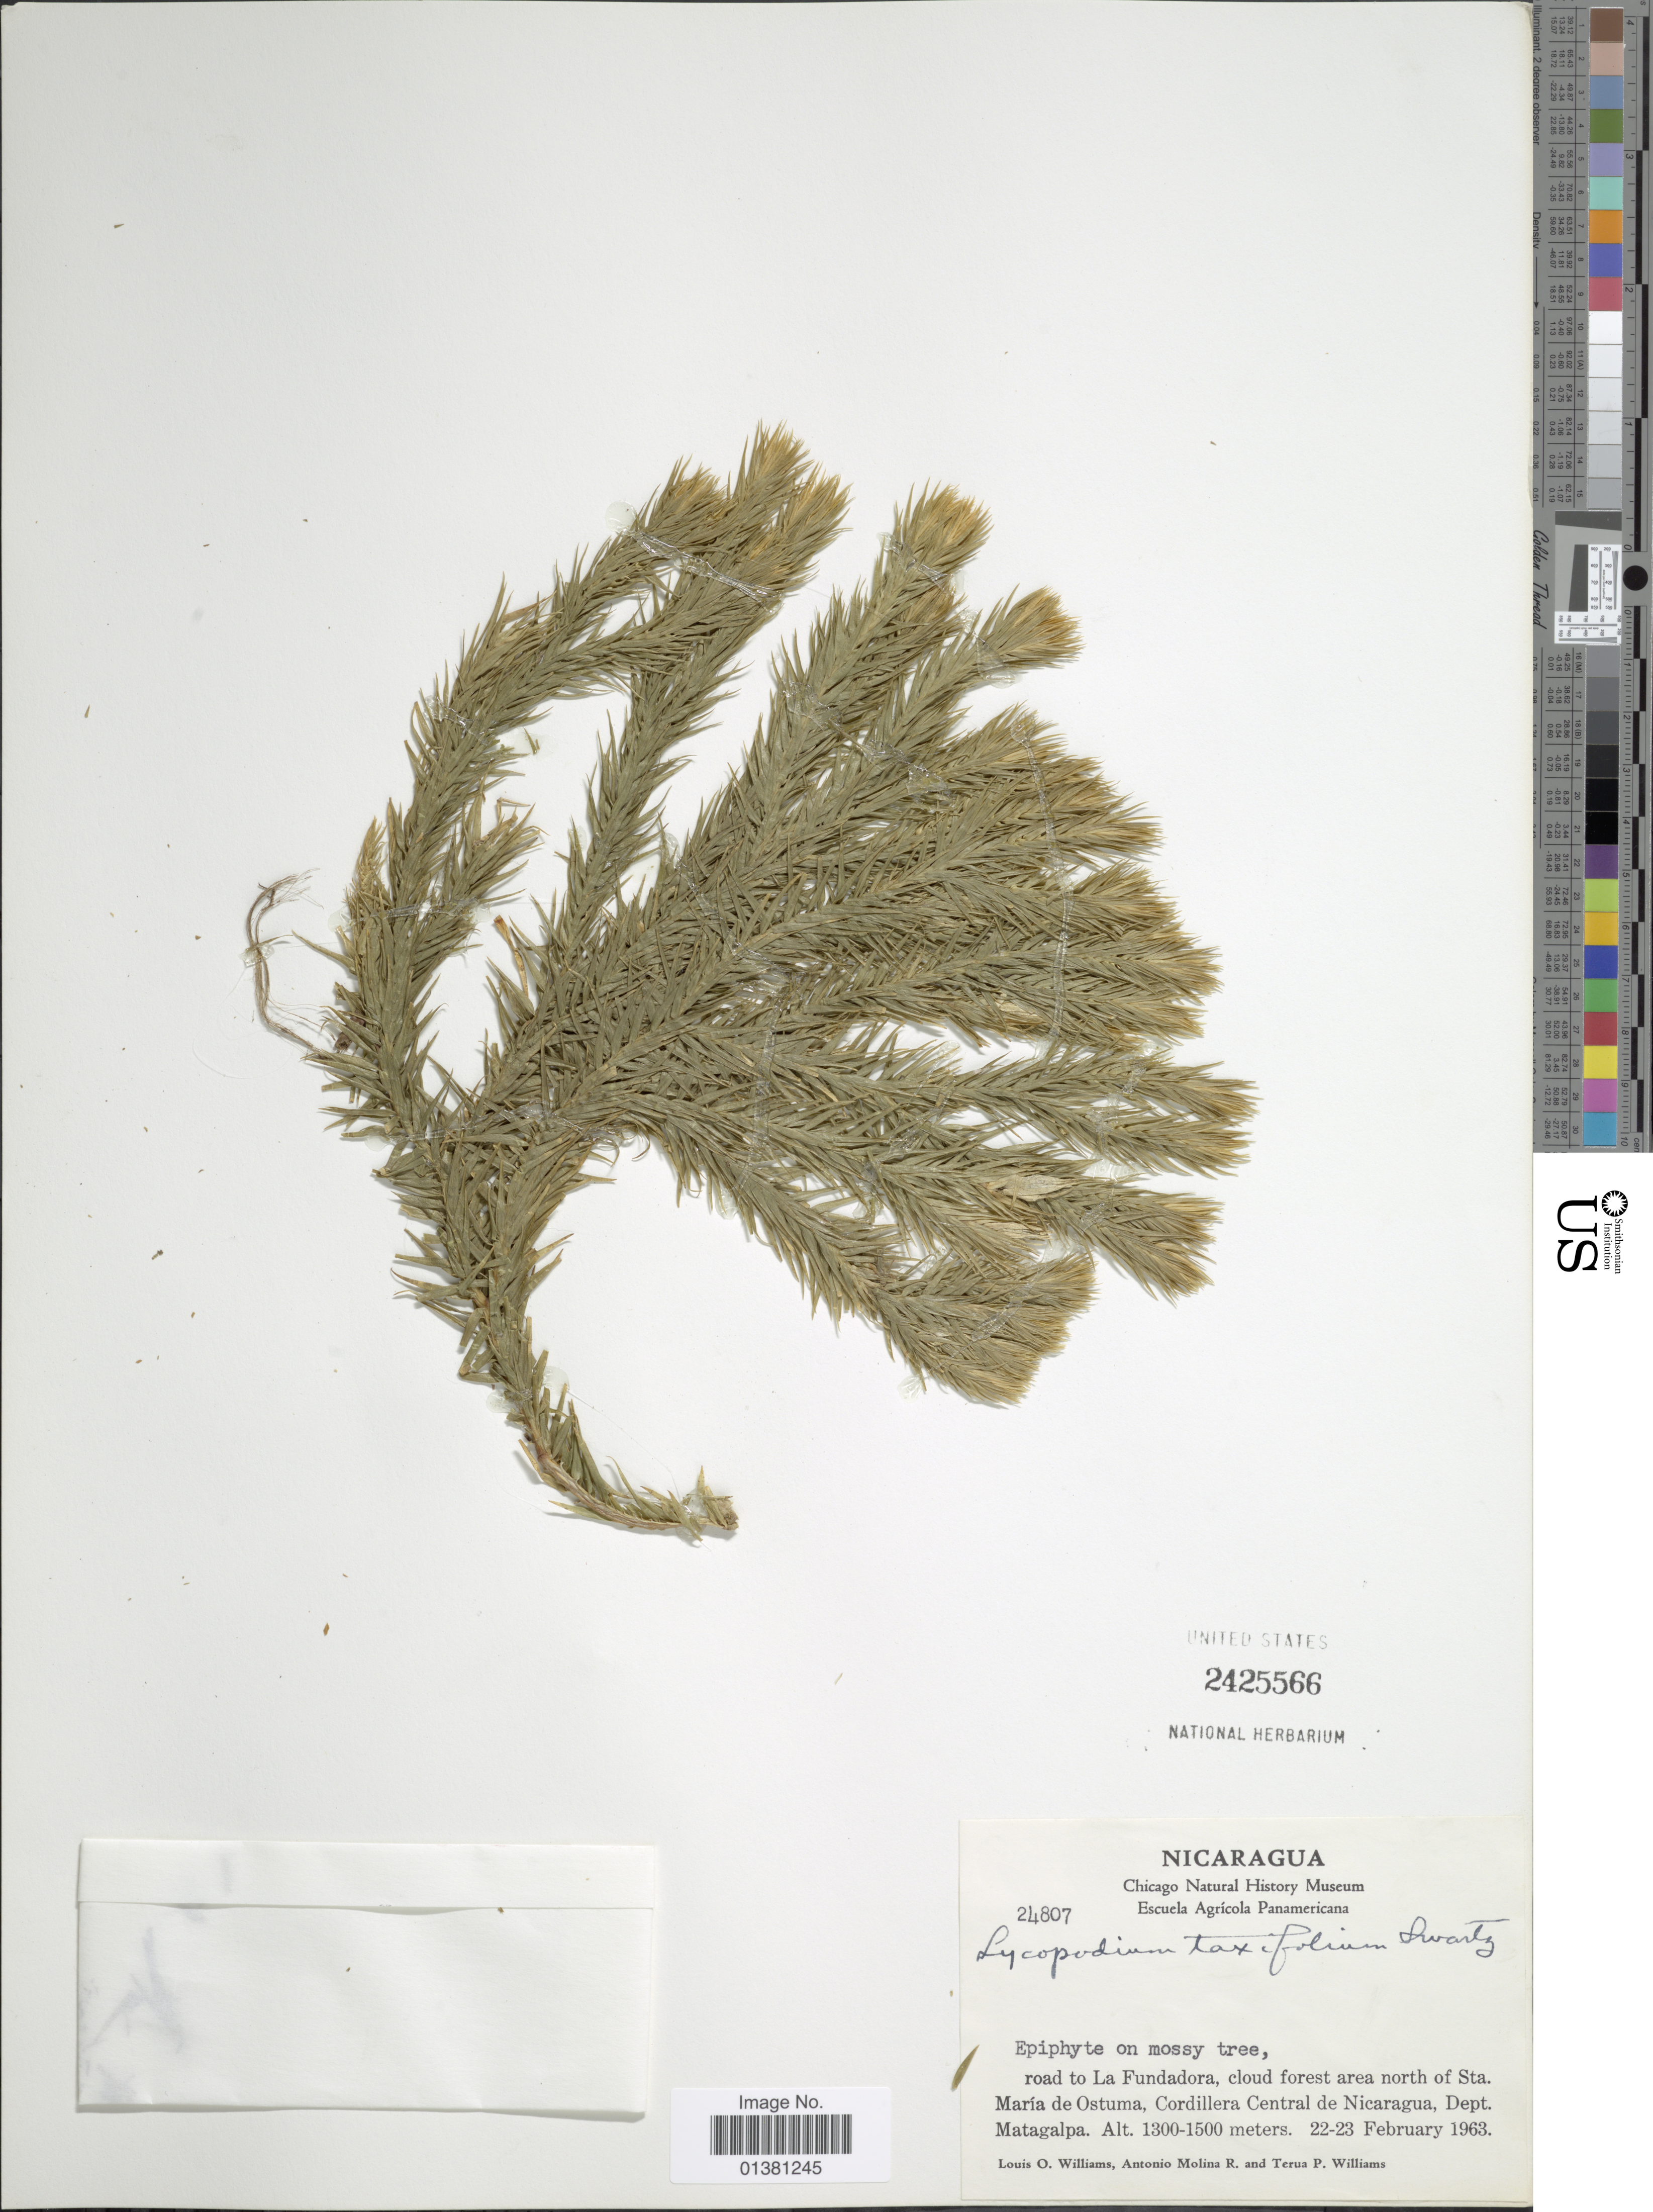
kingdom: Plantae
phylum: Tracheophyta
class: Lycopodiopsida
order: Lycopodiales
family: Lycopodiaceae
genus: Phlegmariurus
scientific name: Phlegmariurus taxifolius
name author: (Sw.) Á. Löve & D. Löve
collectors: L. O. Williams, A. Molina R. & T. P. Williams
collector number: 24807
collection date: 1963-02-22/1963-02-23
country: Nicaragua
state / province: Matagalpa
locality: Road to La Fundadora, cloud forest area north Sta María de Ostuma, Cordillera Central de Nicaragu, Dept Matagalpa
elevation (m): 1300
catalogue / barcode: US 2425566